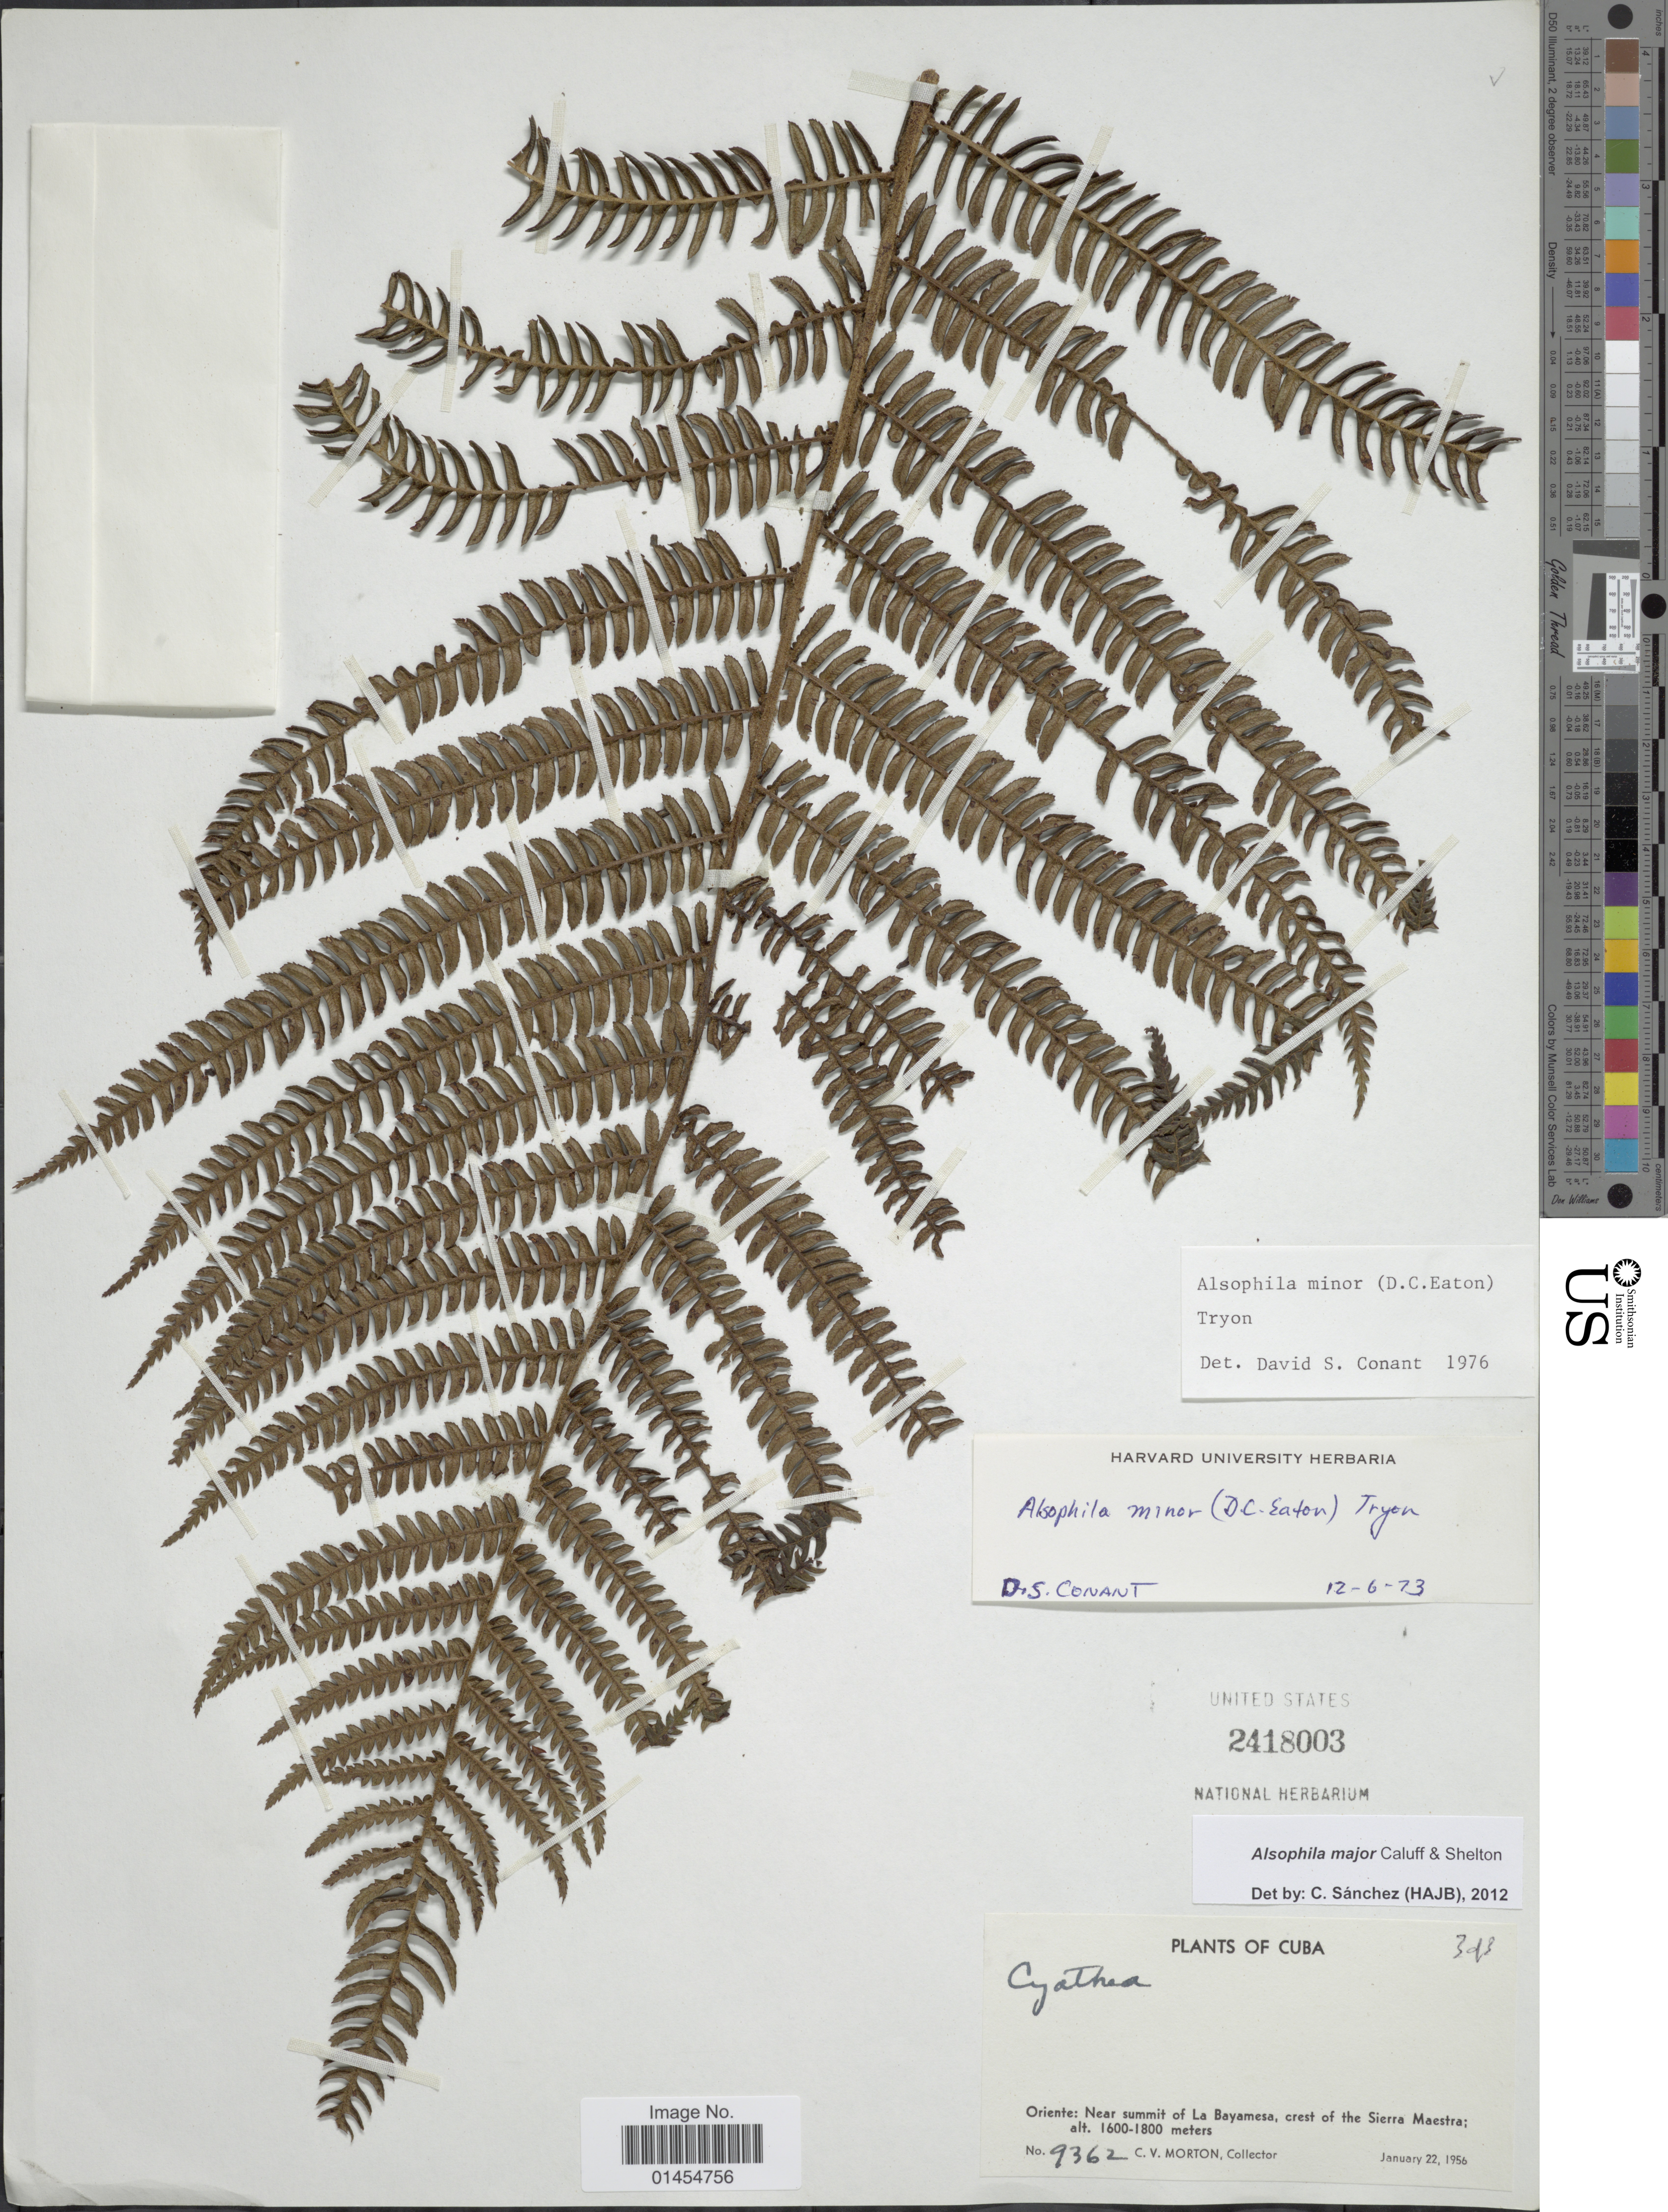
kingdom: Plantae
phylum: Tracheophyta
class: Polypodiopsida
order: Cyatheales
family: Cyatheaceae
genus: Alsophila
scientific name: Alsophila major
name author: Caluff & Shelton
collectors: C. V. Morton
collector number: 9362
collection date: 1956-01-22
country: Cuba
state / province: Oriente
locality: Near summit of La Bayamesa, crest of the Sierra Maestra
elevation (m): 1600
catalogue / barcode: US 2418003